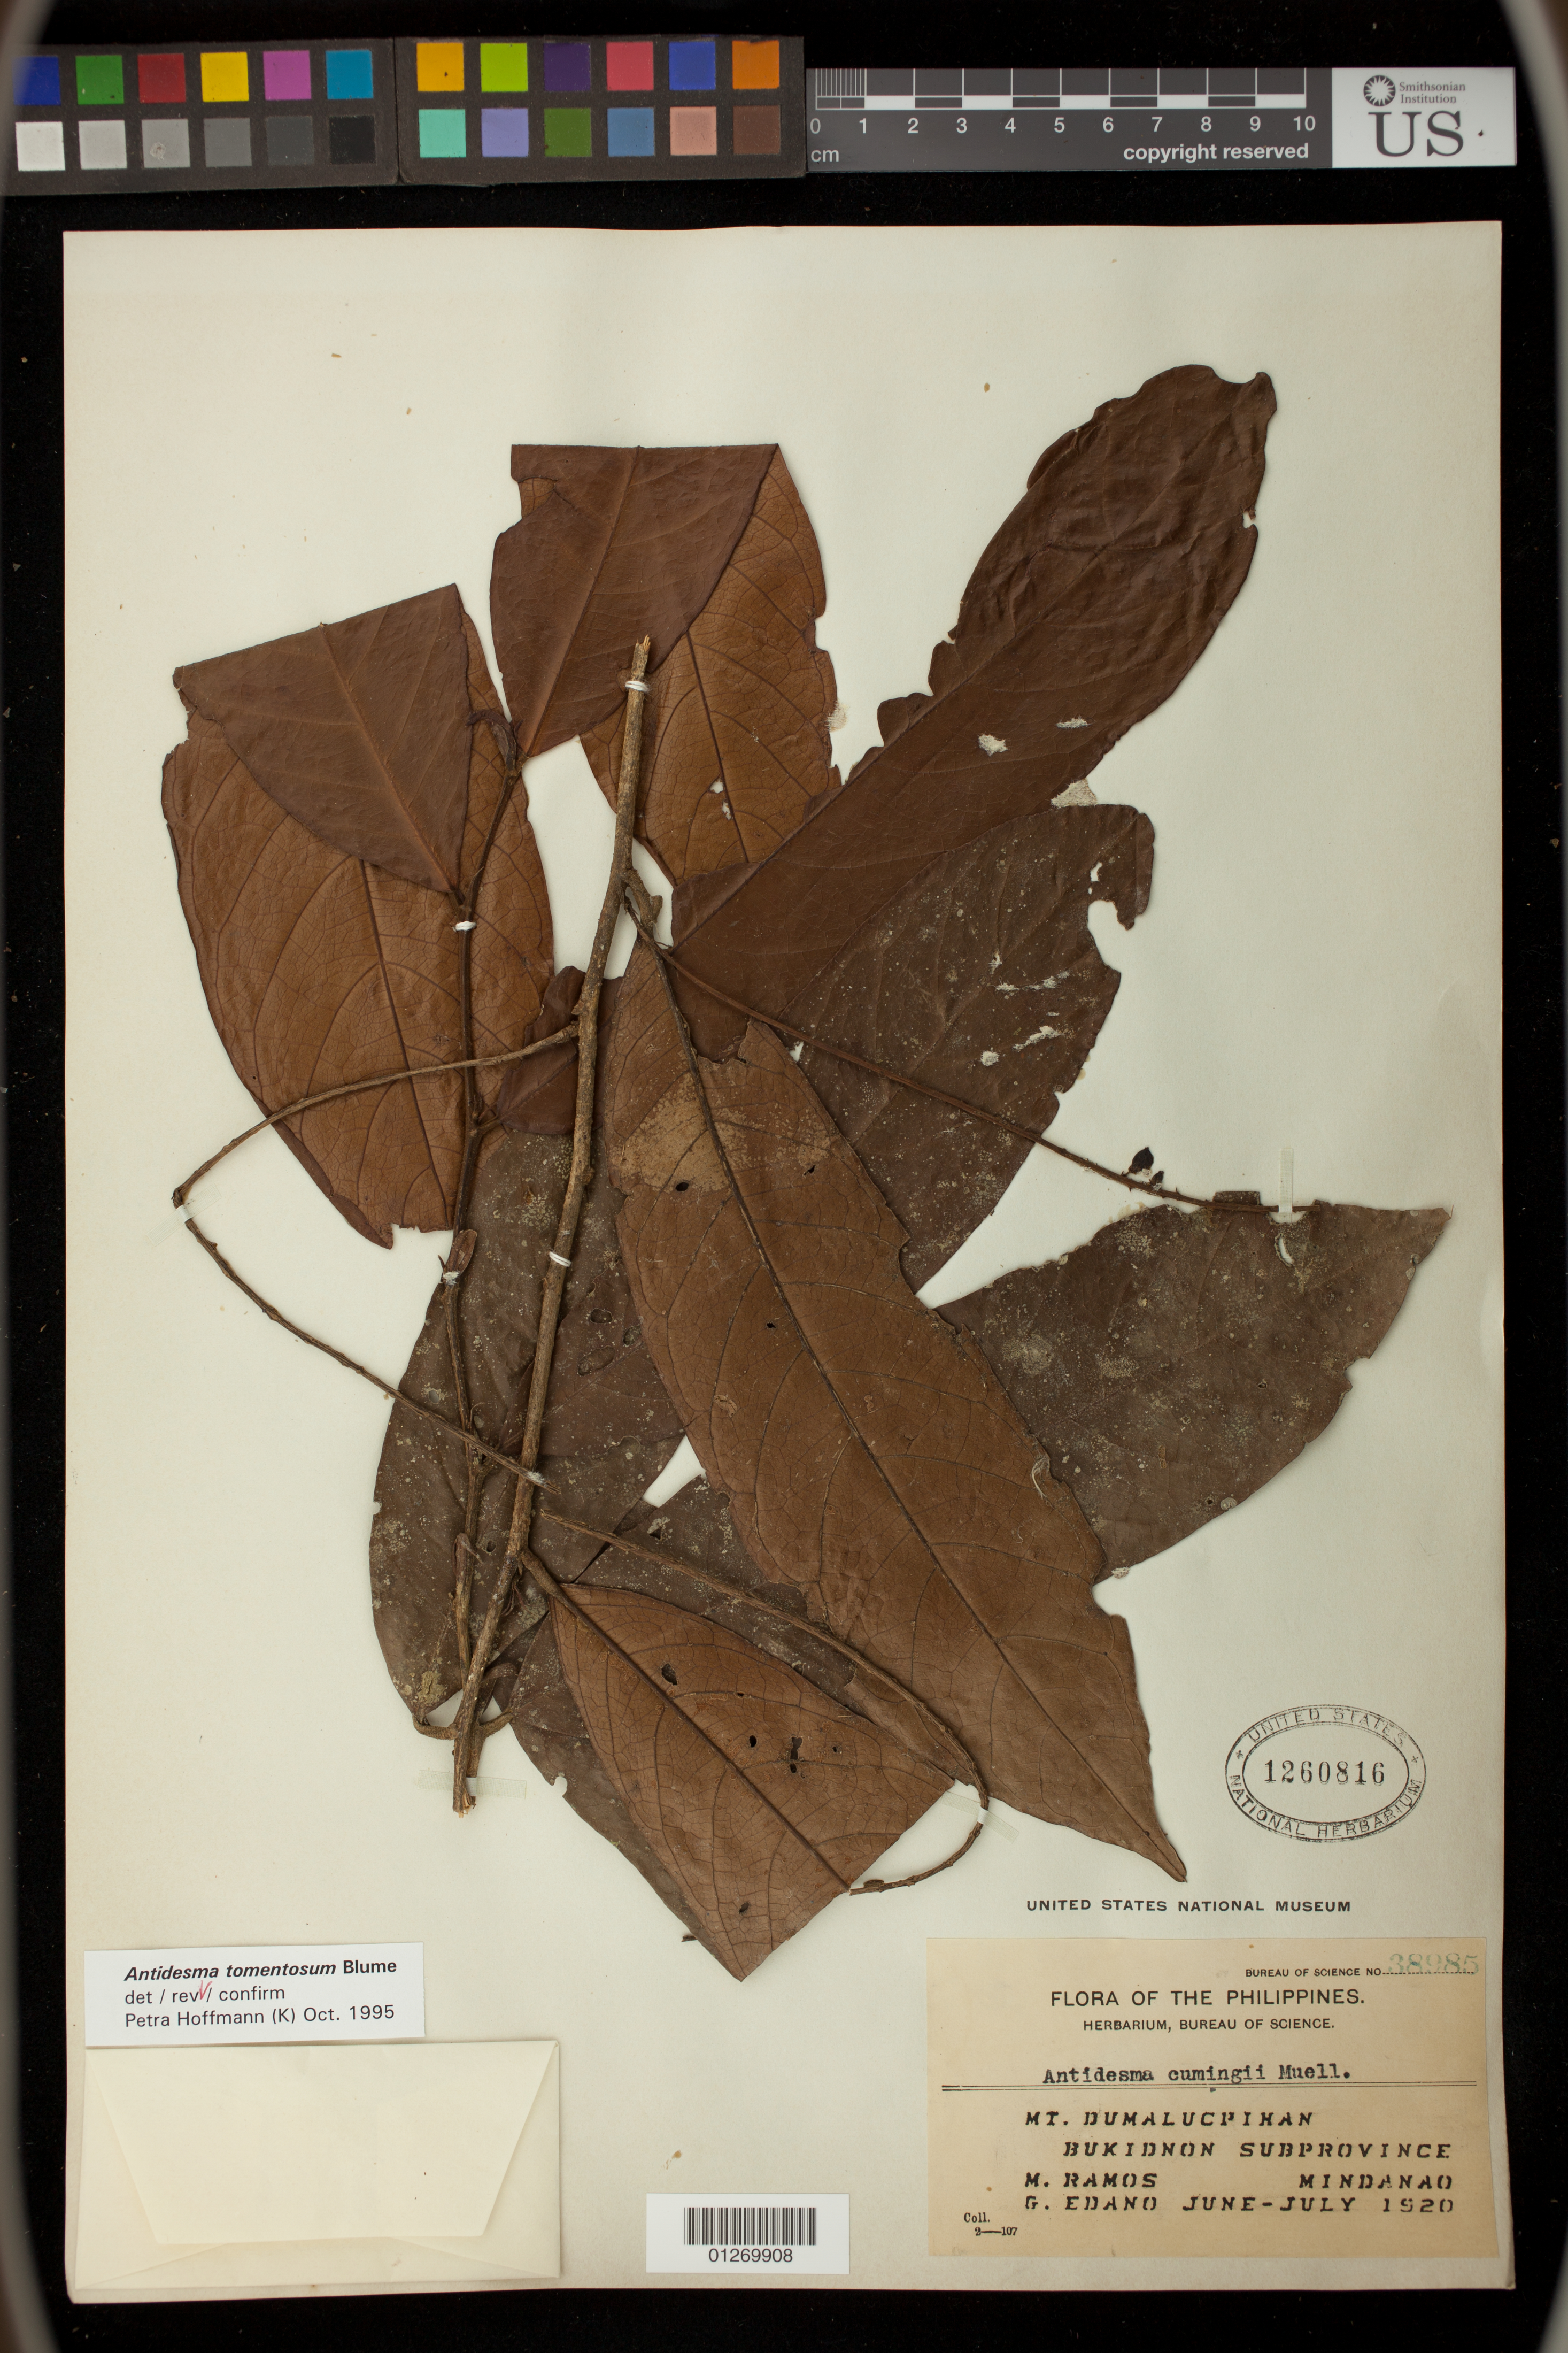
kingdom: Plantae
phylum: Tracheophyta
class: Magnoliopsida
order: Malpighiales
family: Phyllanthaceae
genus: Antidesma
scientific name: Antidesma tomentosum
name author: Blume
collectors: M. Ramos & G. E. Edaño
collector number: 38985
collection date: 1920-06/1920-07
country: Philippines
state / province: Northern Mindanao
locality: Mt. Dumalucpihan, Bukidnon Subprovince, Mindanao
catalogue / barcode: US 1260816